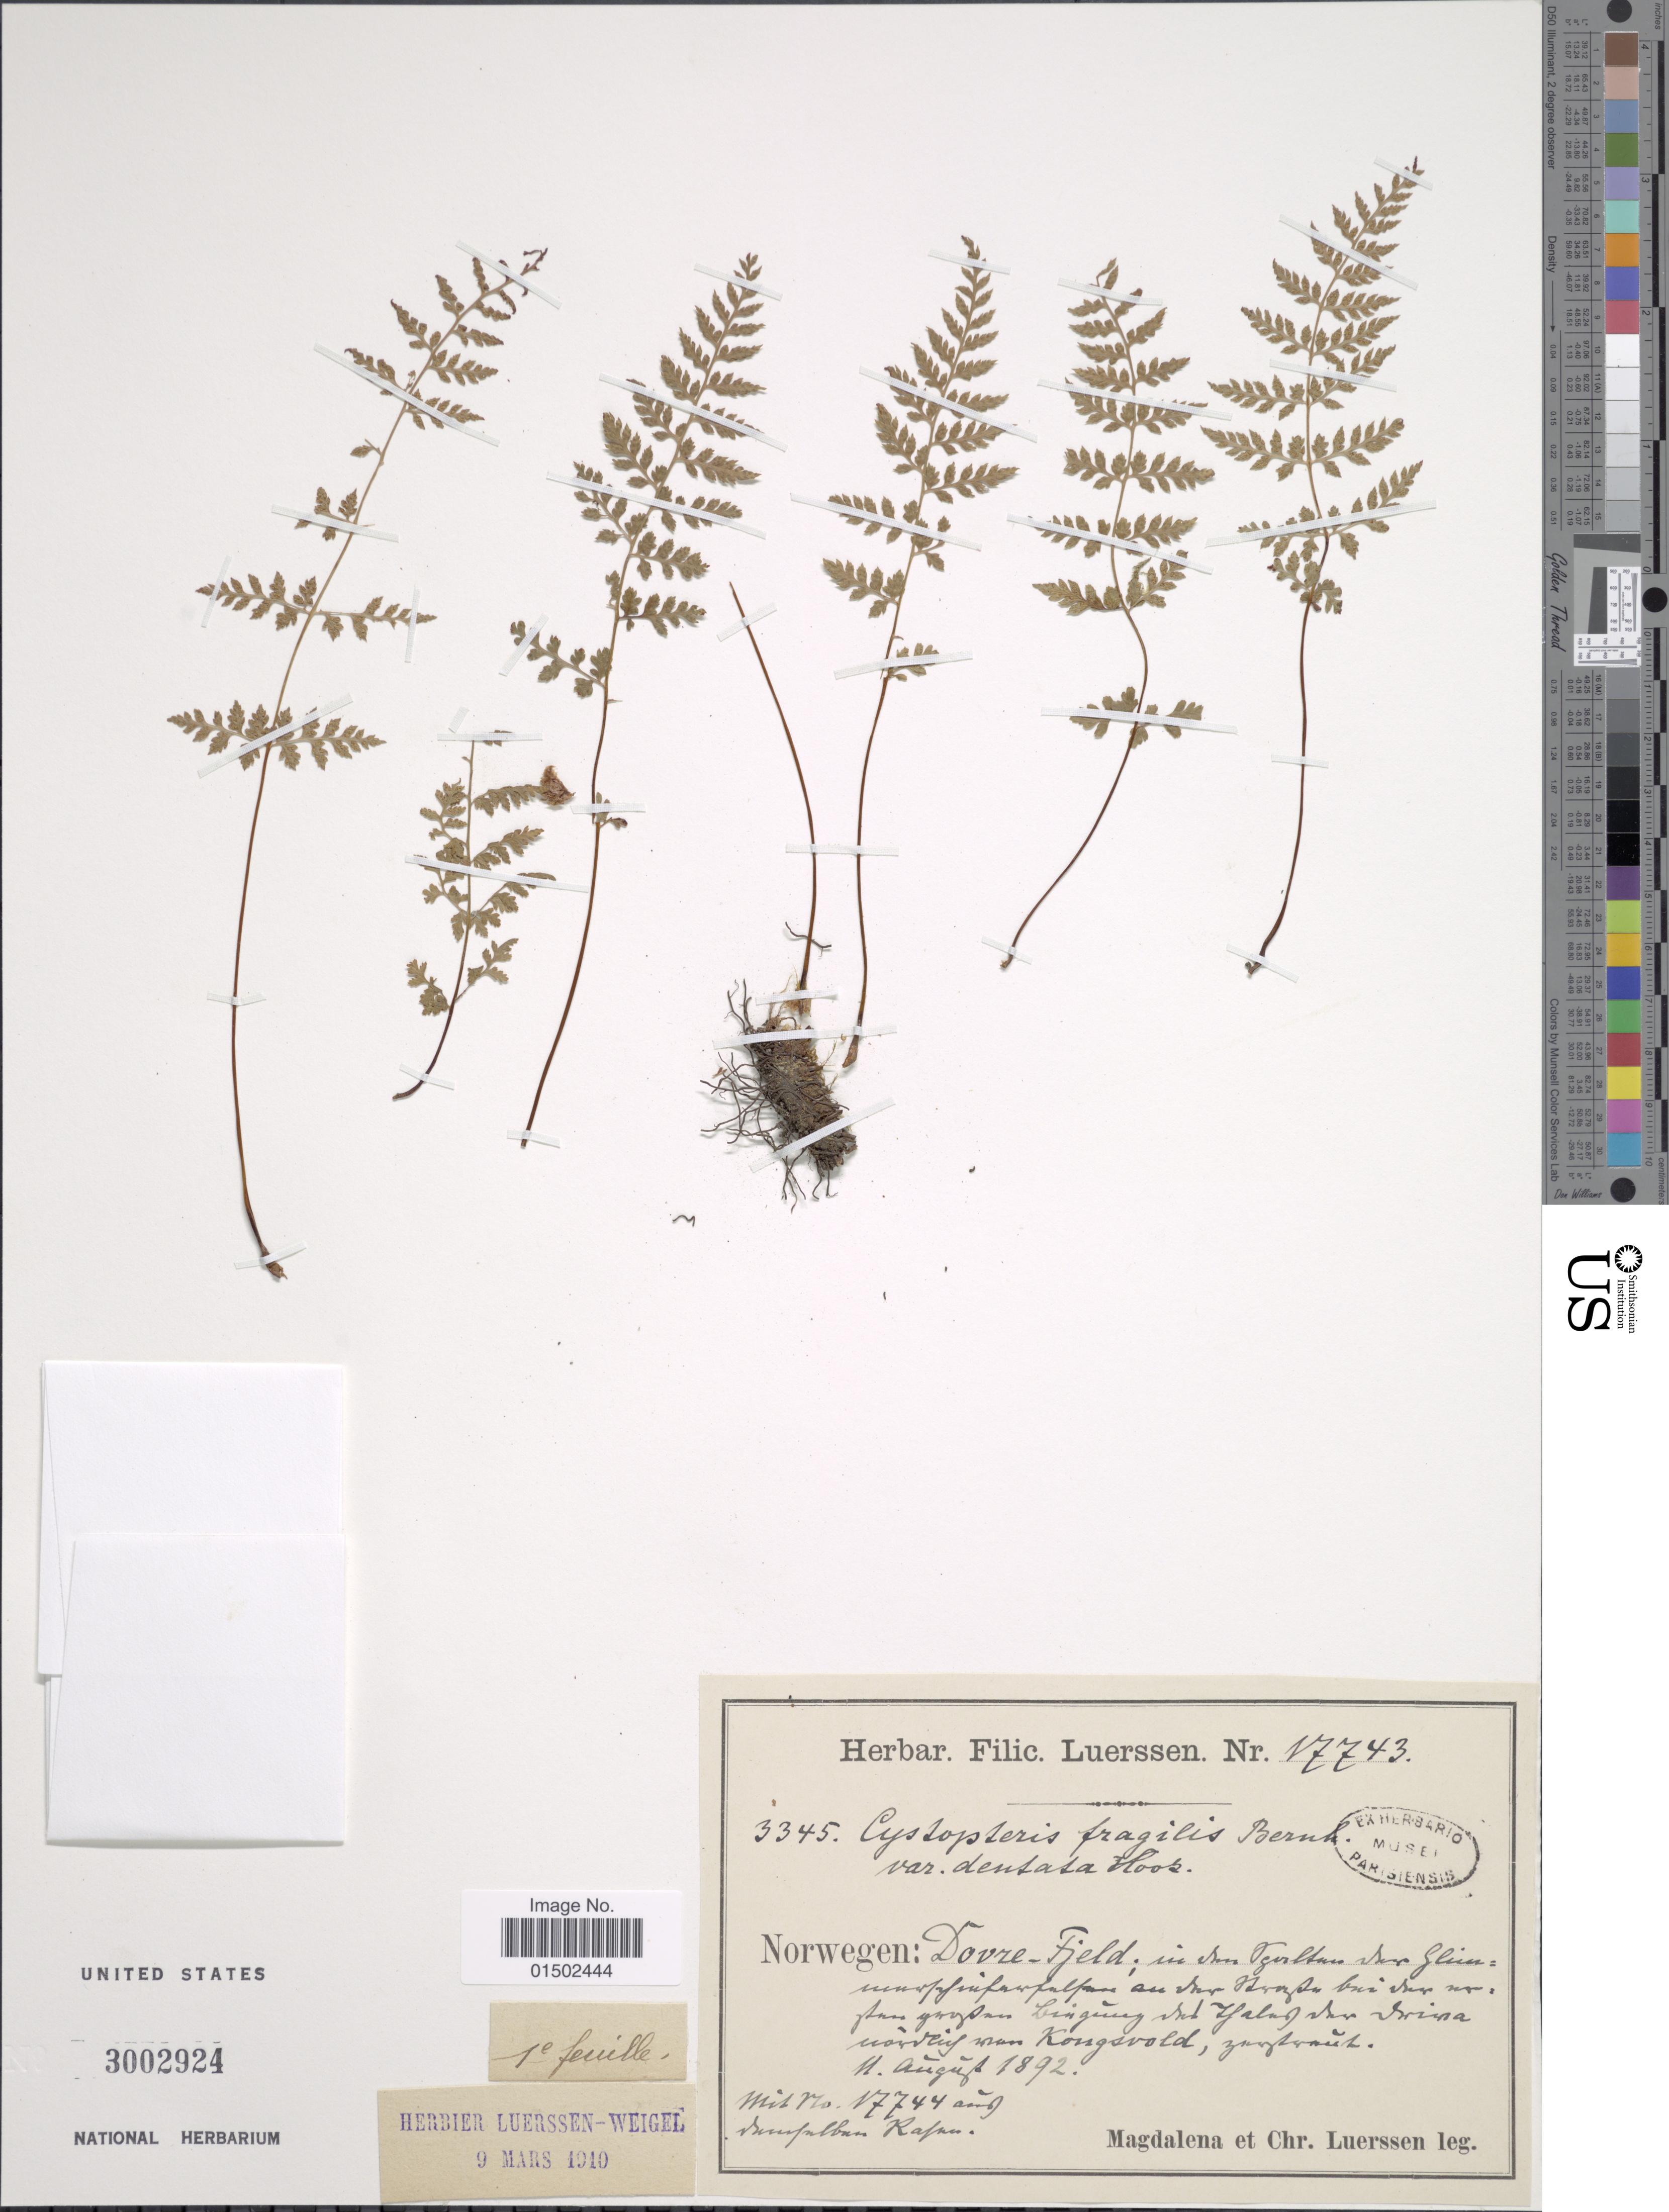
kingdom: Plantae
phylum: Tracheophyta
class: Polypodiopsida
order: Polypodiales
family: Cystopteridaceae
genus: Cystopteris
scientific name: Cystopteris fragilis var. dentata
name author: (Sw.) Hook.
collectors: Magdalena & C. Luerssen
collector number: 17743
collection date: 1892-08-11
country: Norway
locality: Dovre- Fjeld [illegible text]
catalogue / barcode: US 3002924